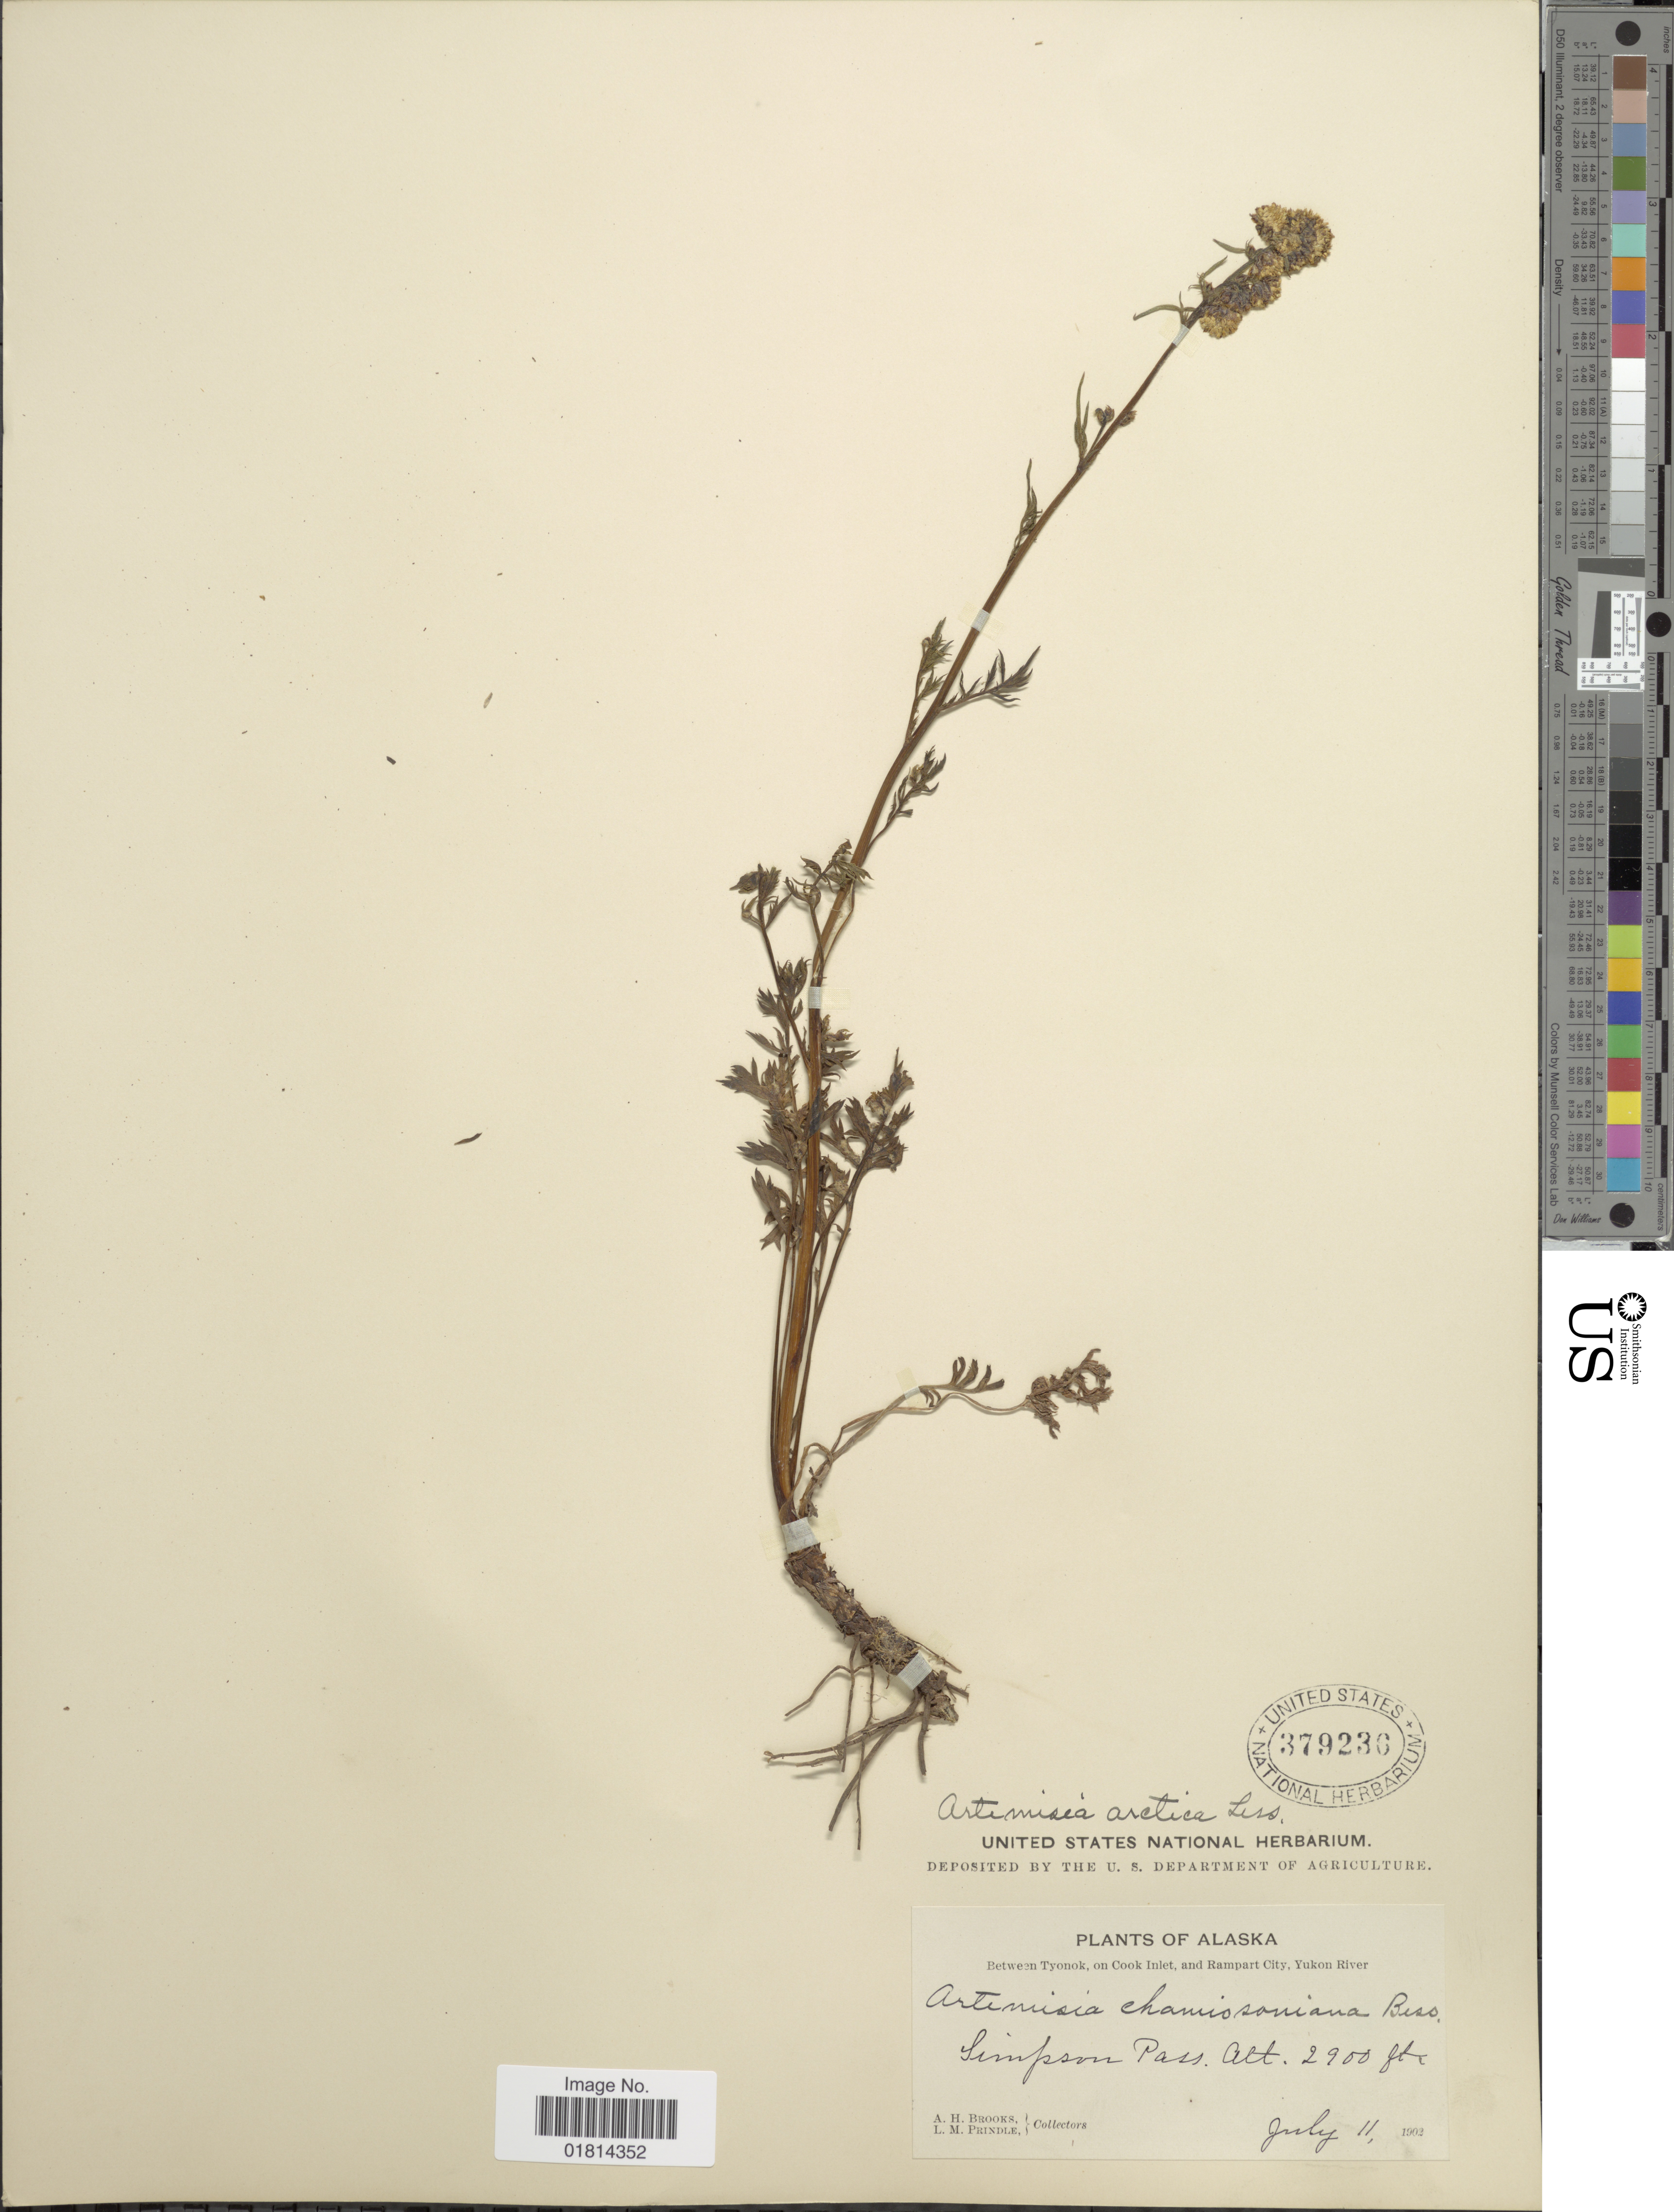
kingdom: Plantae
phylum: Tracheophyta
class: Magnoliopsida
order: Asterales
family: Asteraceae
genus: Artemisia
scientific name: Artemisia arctica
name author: Less.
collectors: A. Brooks & L. Prindle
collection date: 1902-07-11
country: United States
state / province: Alaska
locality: Between Tyonok, on Cook Inlet, and Rampart City, Yukon River. Simpson Pass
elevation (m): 884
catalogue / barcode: US 379236